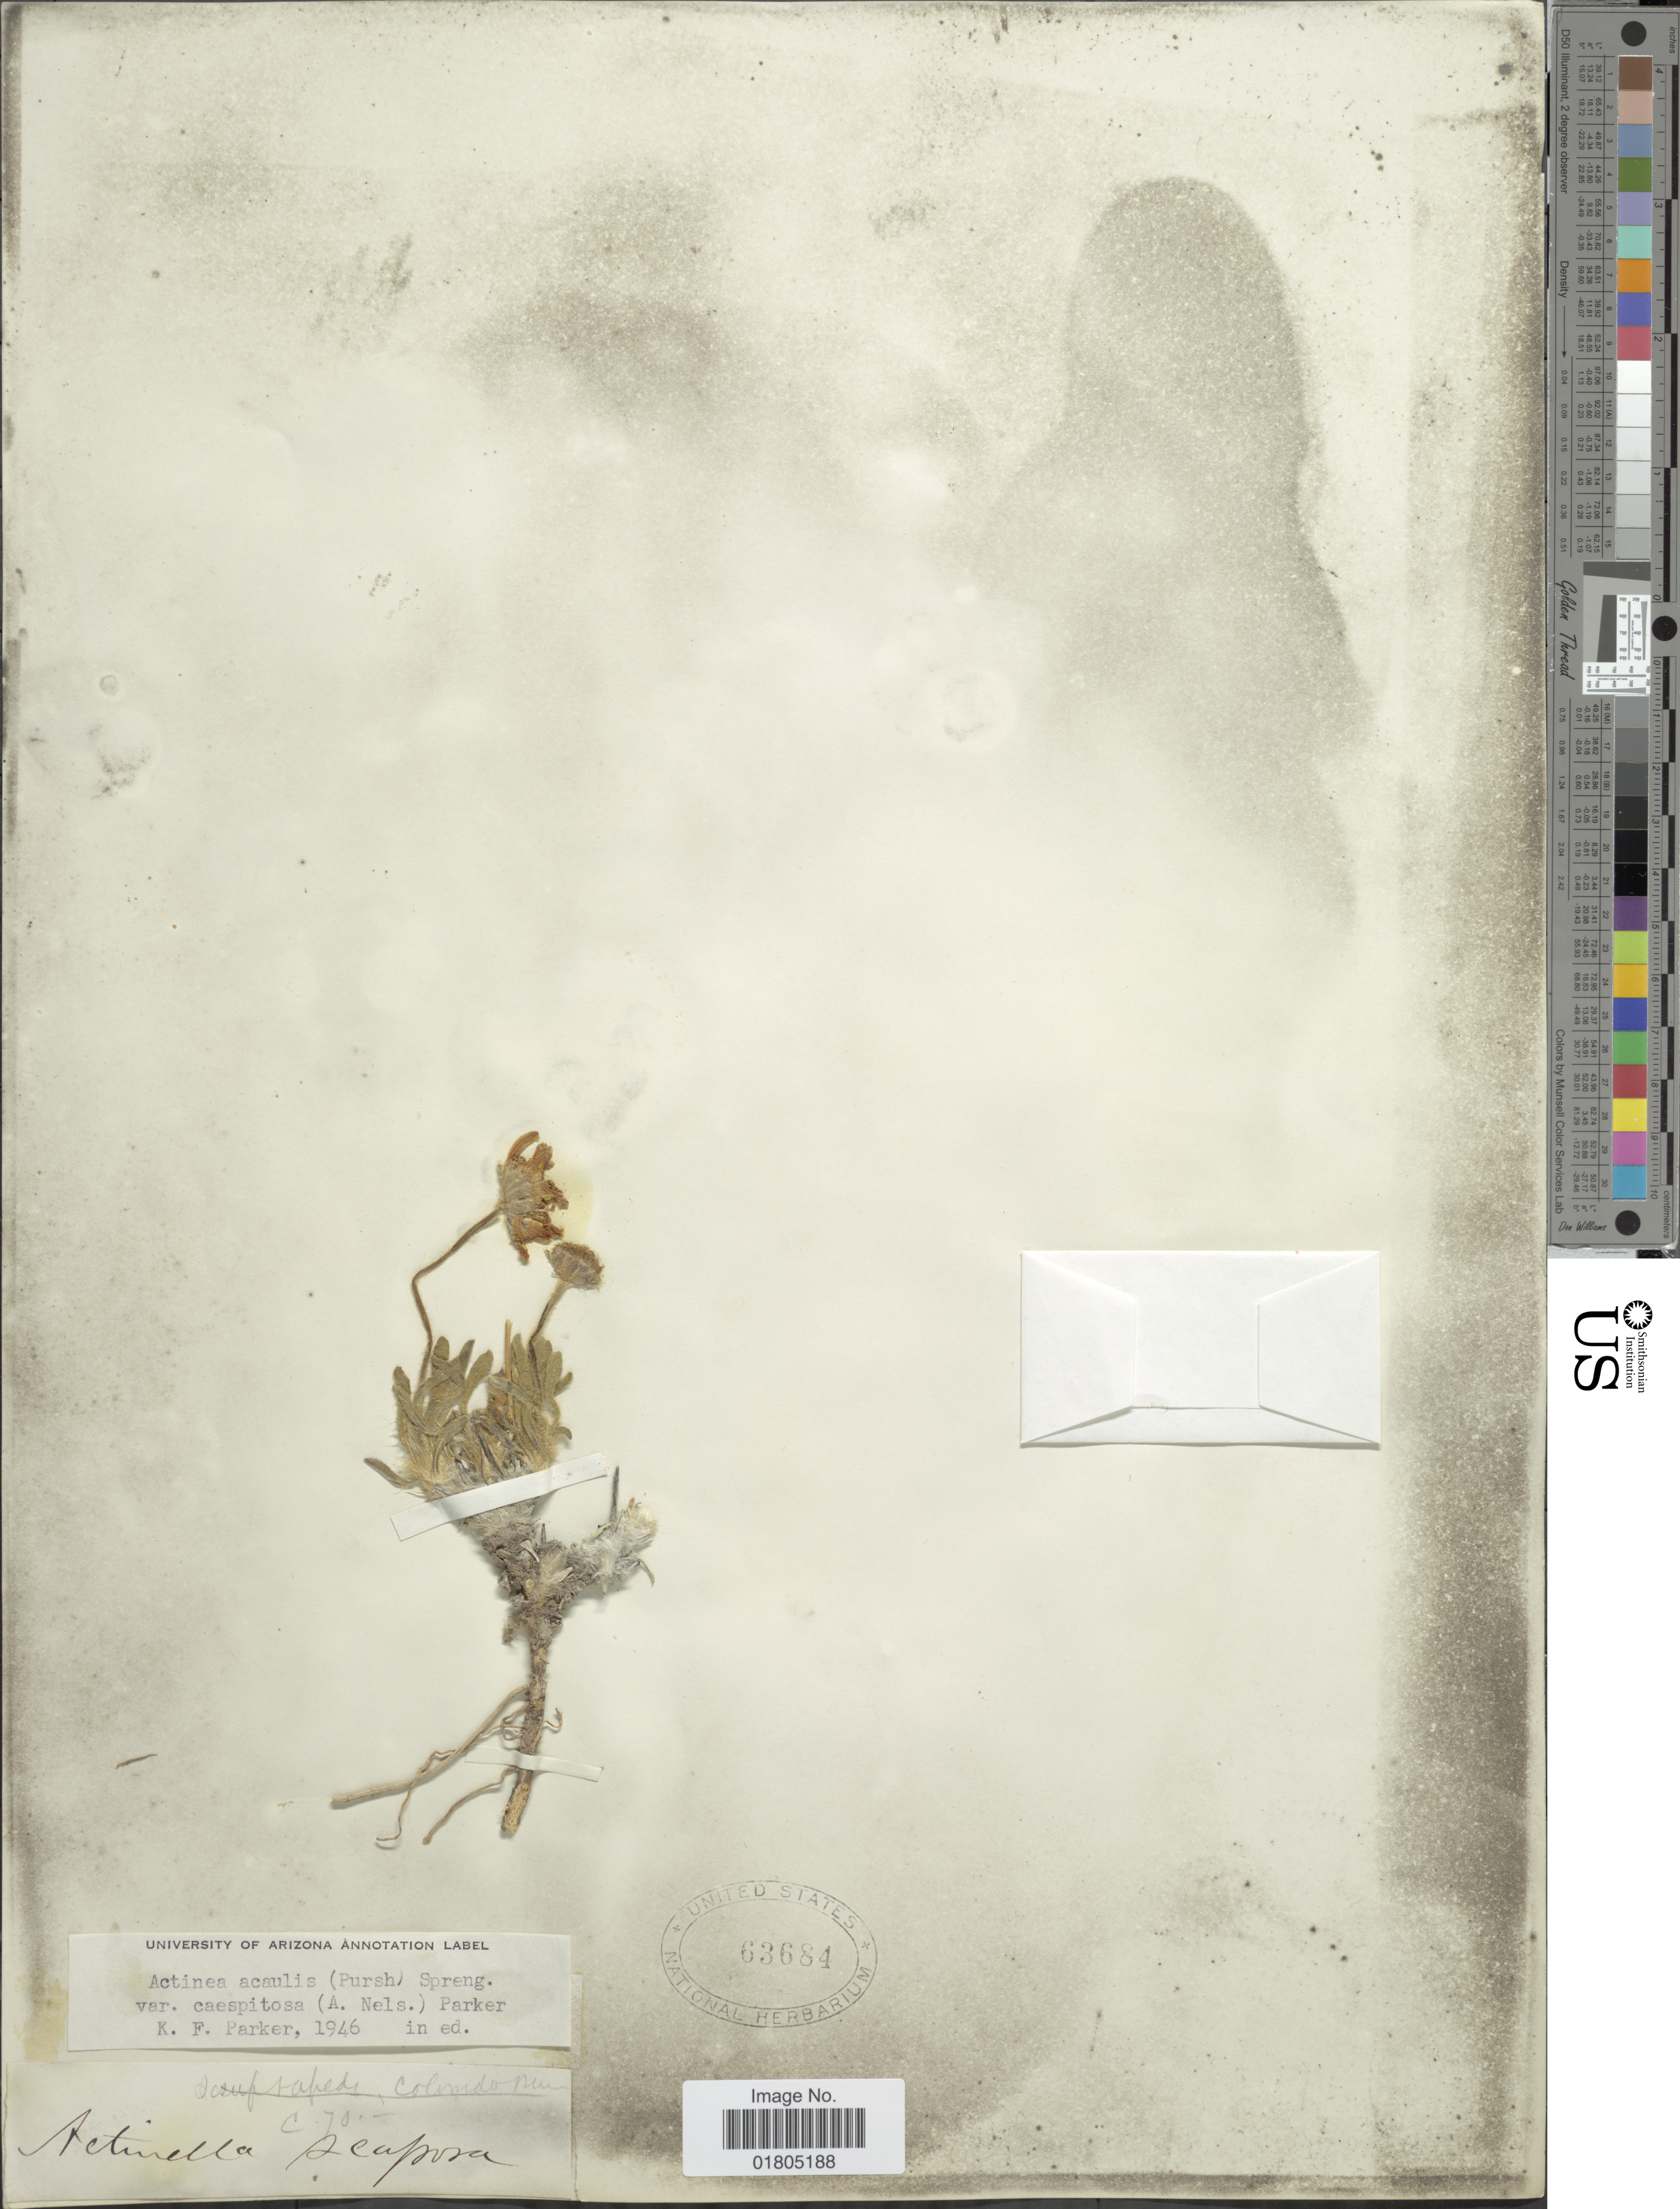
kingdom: Plantae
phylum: Tracheophyta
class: Magnoliopsida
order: Asterales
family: Asteraceae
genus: Actinea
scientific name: Actinea acaulis var. caespitosa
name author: (A. Nelson) K.F. Parker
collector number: C70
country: United States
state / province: Colorado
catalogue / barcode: US 63684